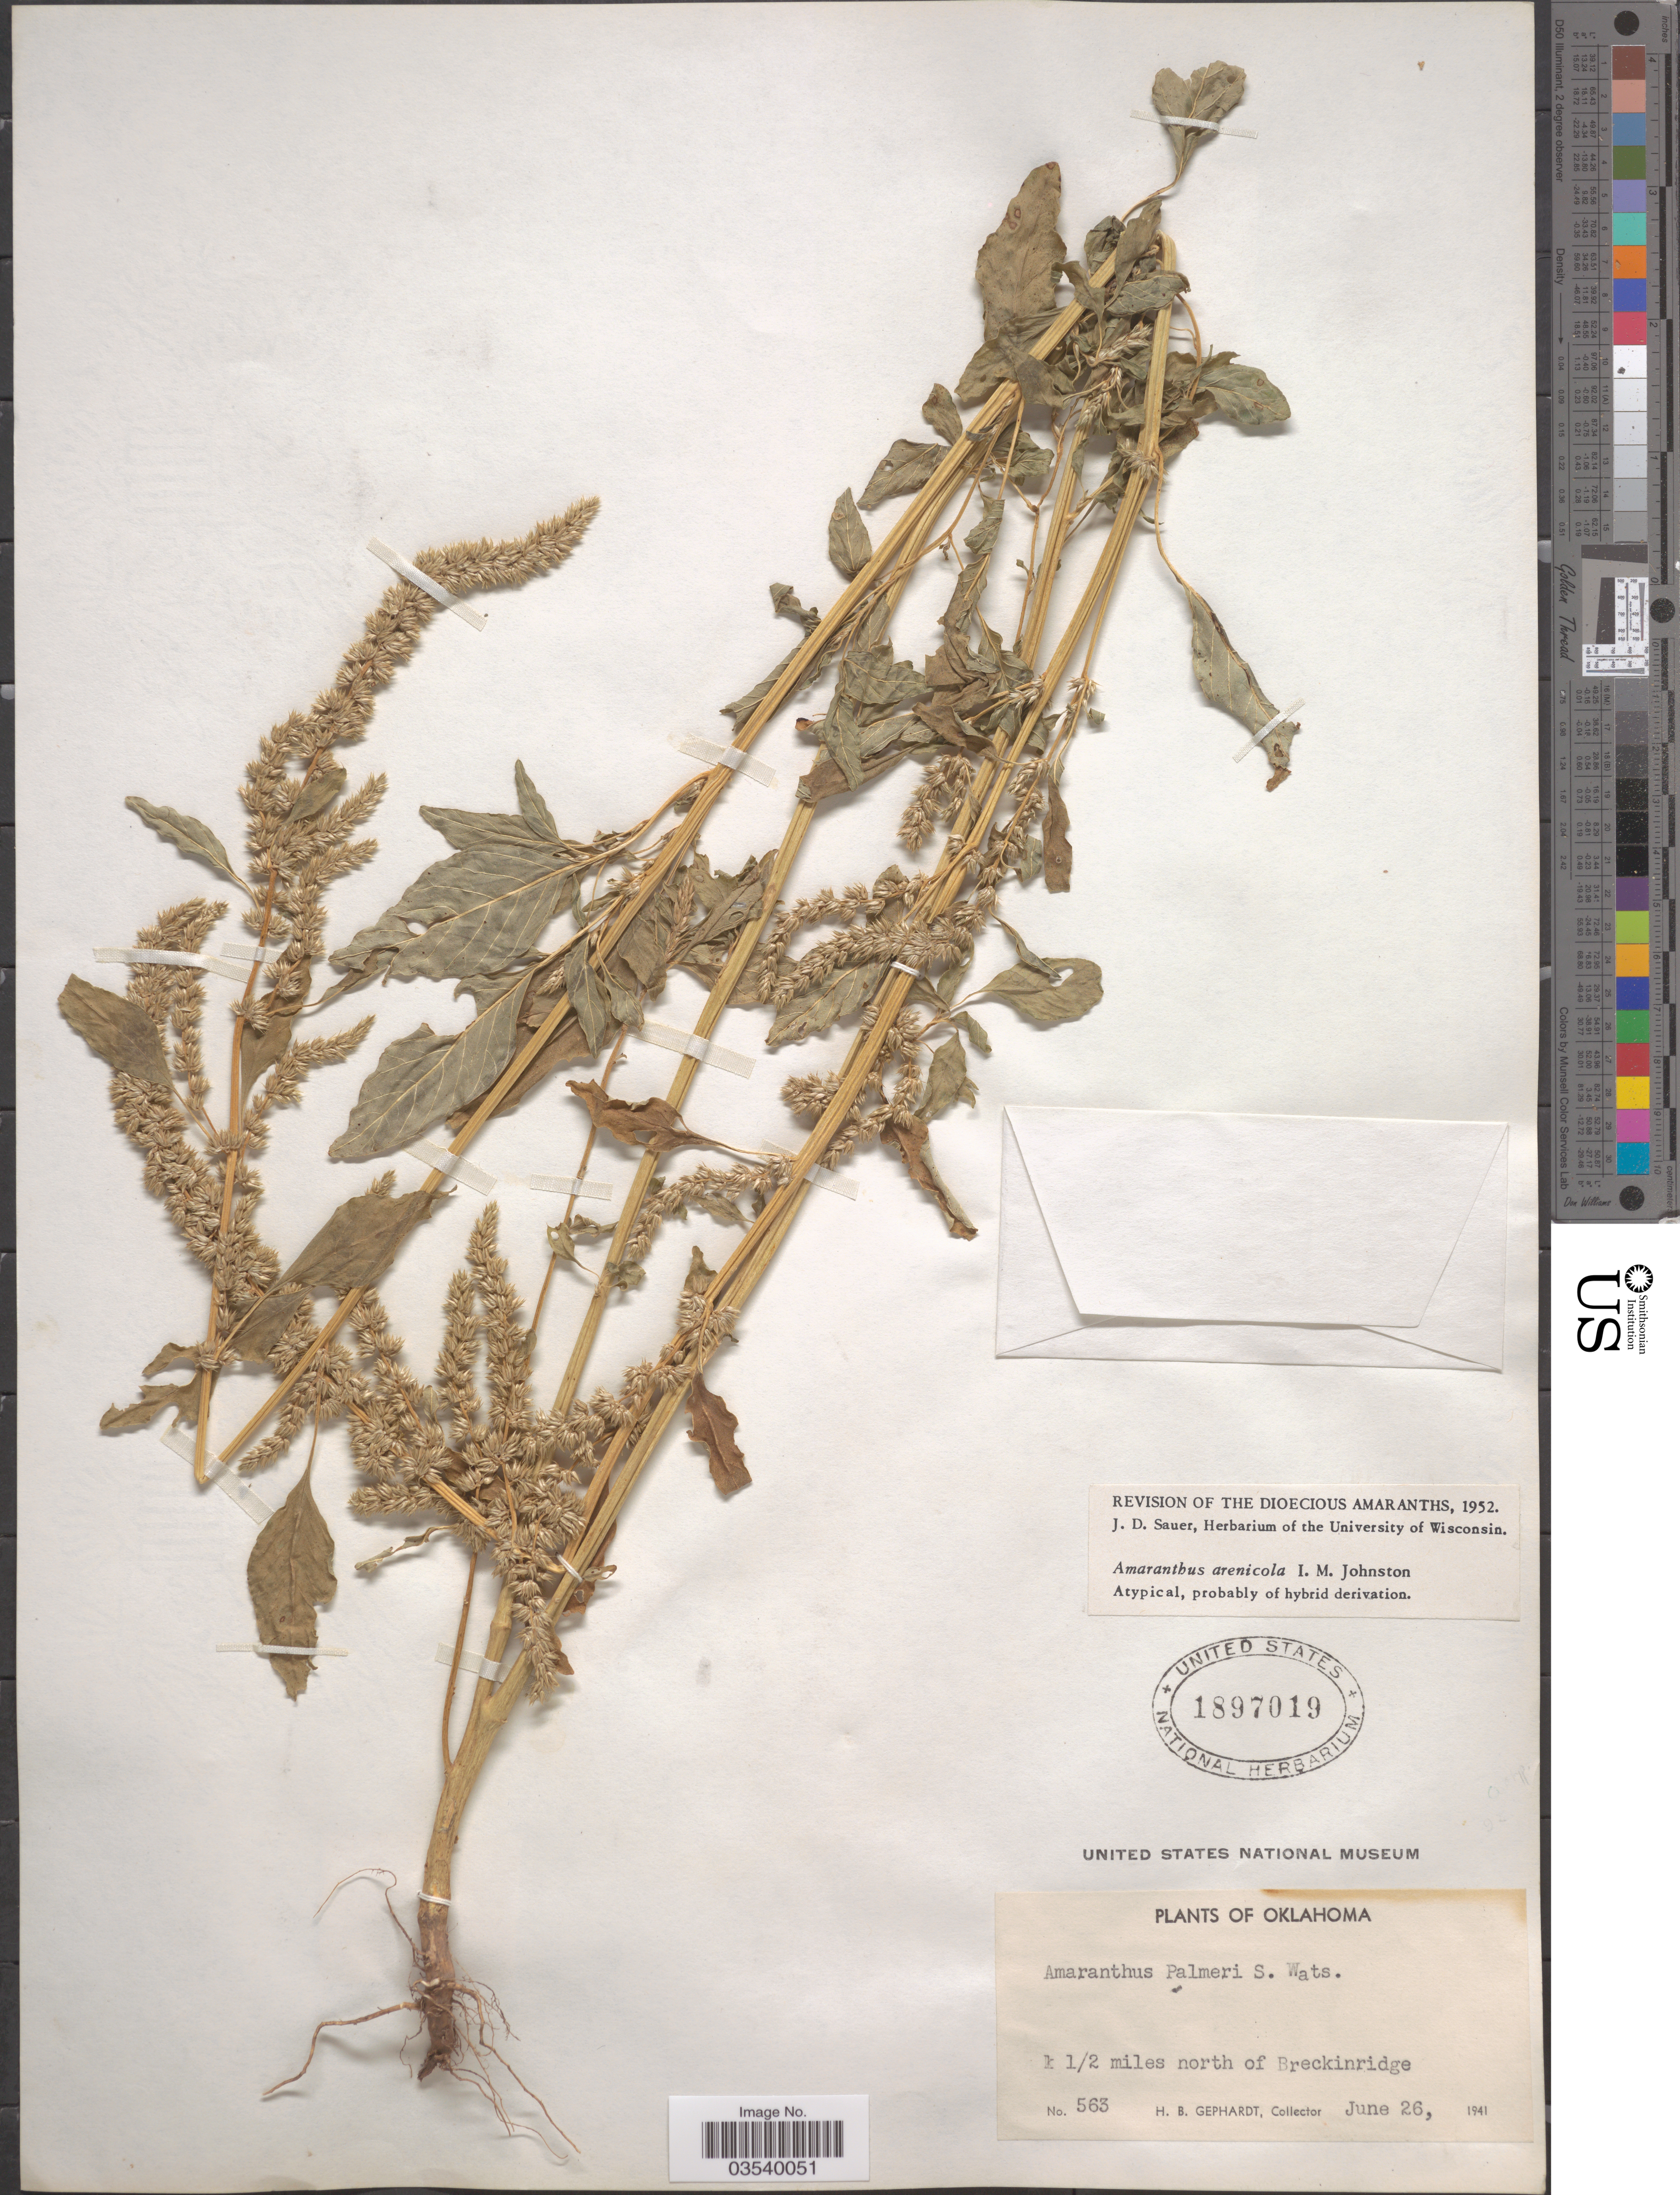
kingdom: Plantae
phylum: Tracheophyta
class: Magnoliopsida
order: Caryophyllales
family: Amaranthaceae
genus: Amaranthus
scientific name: Amaranthus arenicola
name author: I.M. Johnst.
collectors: H. Gephardt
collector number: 563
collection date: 1941-06-26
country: United States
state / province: Oklahoma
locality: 1/2 miles north of Breckinridge.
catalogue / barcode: US 1897019